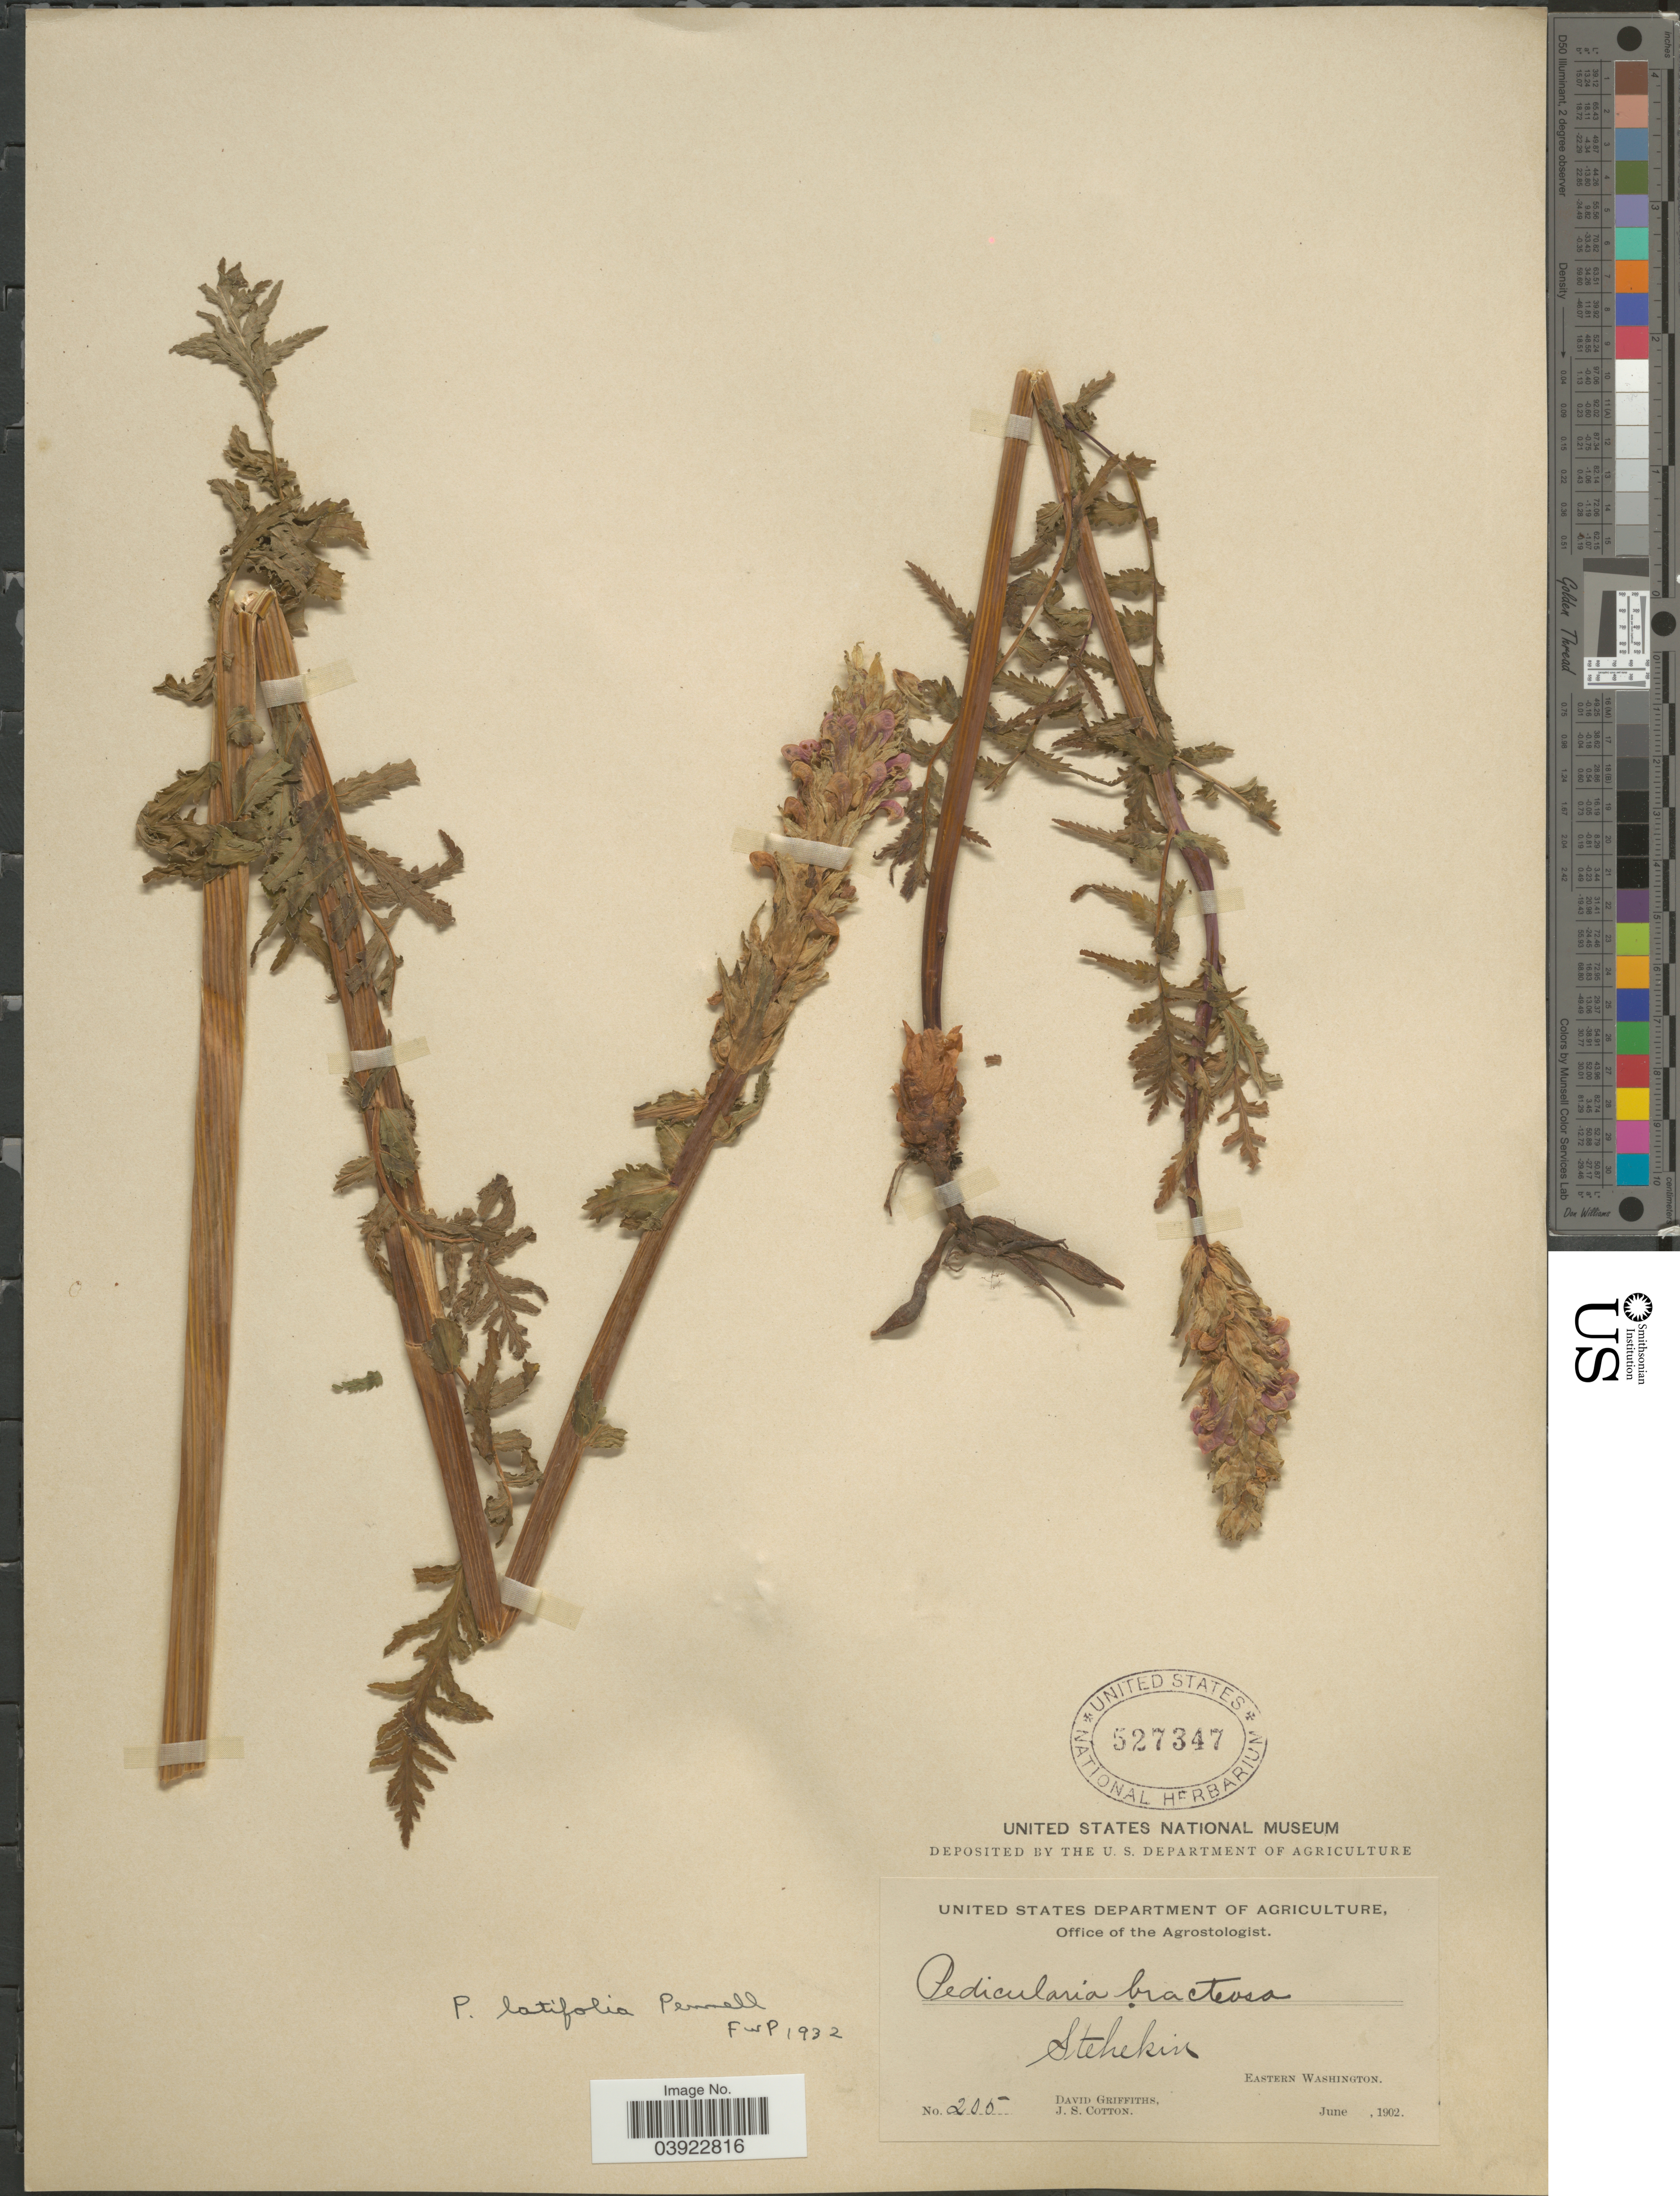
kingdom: Plantae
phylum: Tracheophyta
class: Magnoliopsida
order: Lamiales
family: Orobanchaceae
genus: Pedicularis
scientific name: Pedicularis latifolia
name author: Pennell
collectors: D. Griffiths & J. S. Cotton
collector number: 205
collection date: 1902-06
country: United States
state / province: Washington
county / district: Chelan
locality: Stehekin. Eastern Washington.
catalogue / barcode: US 527347